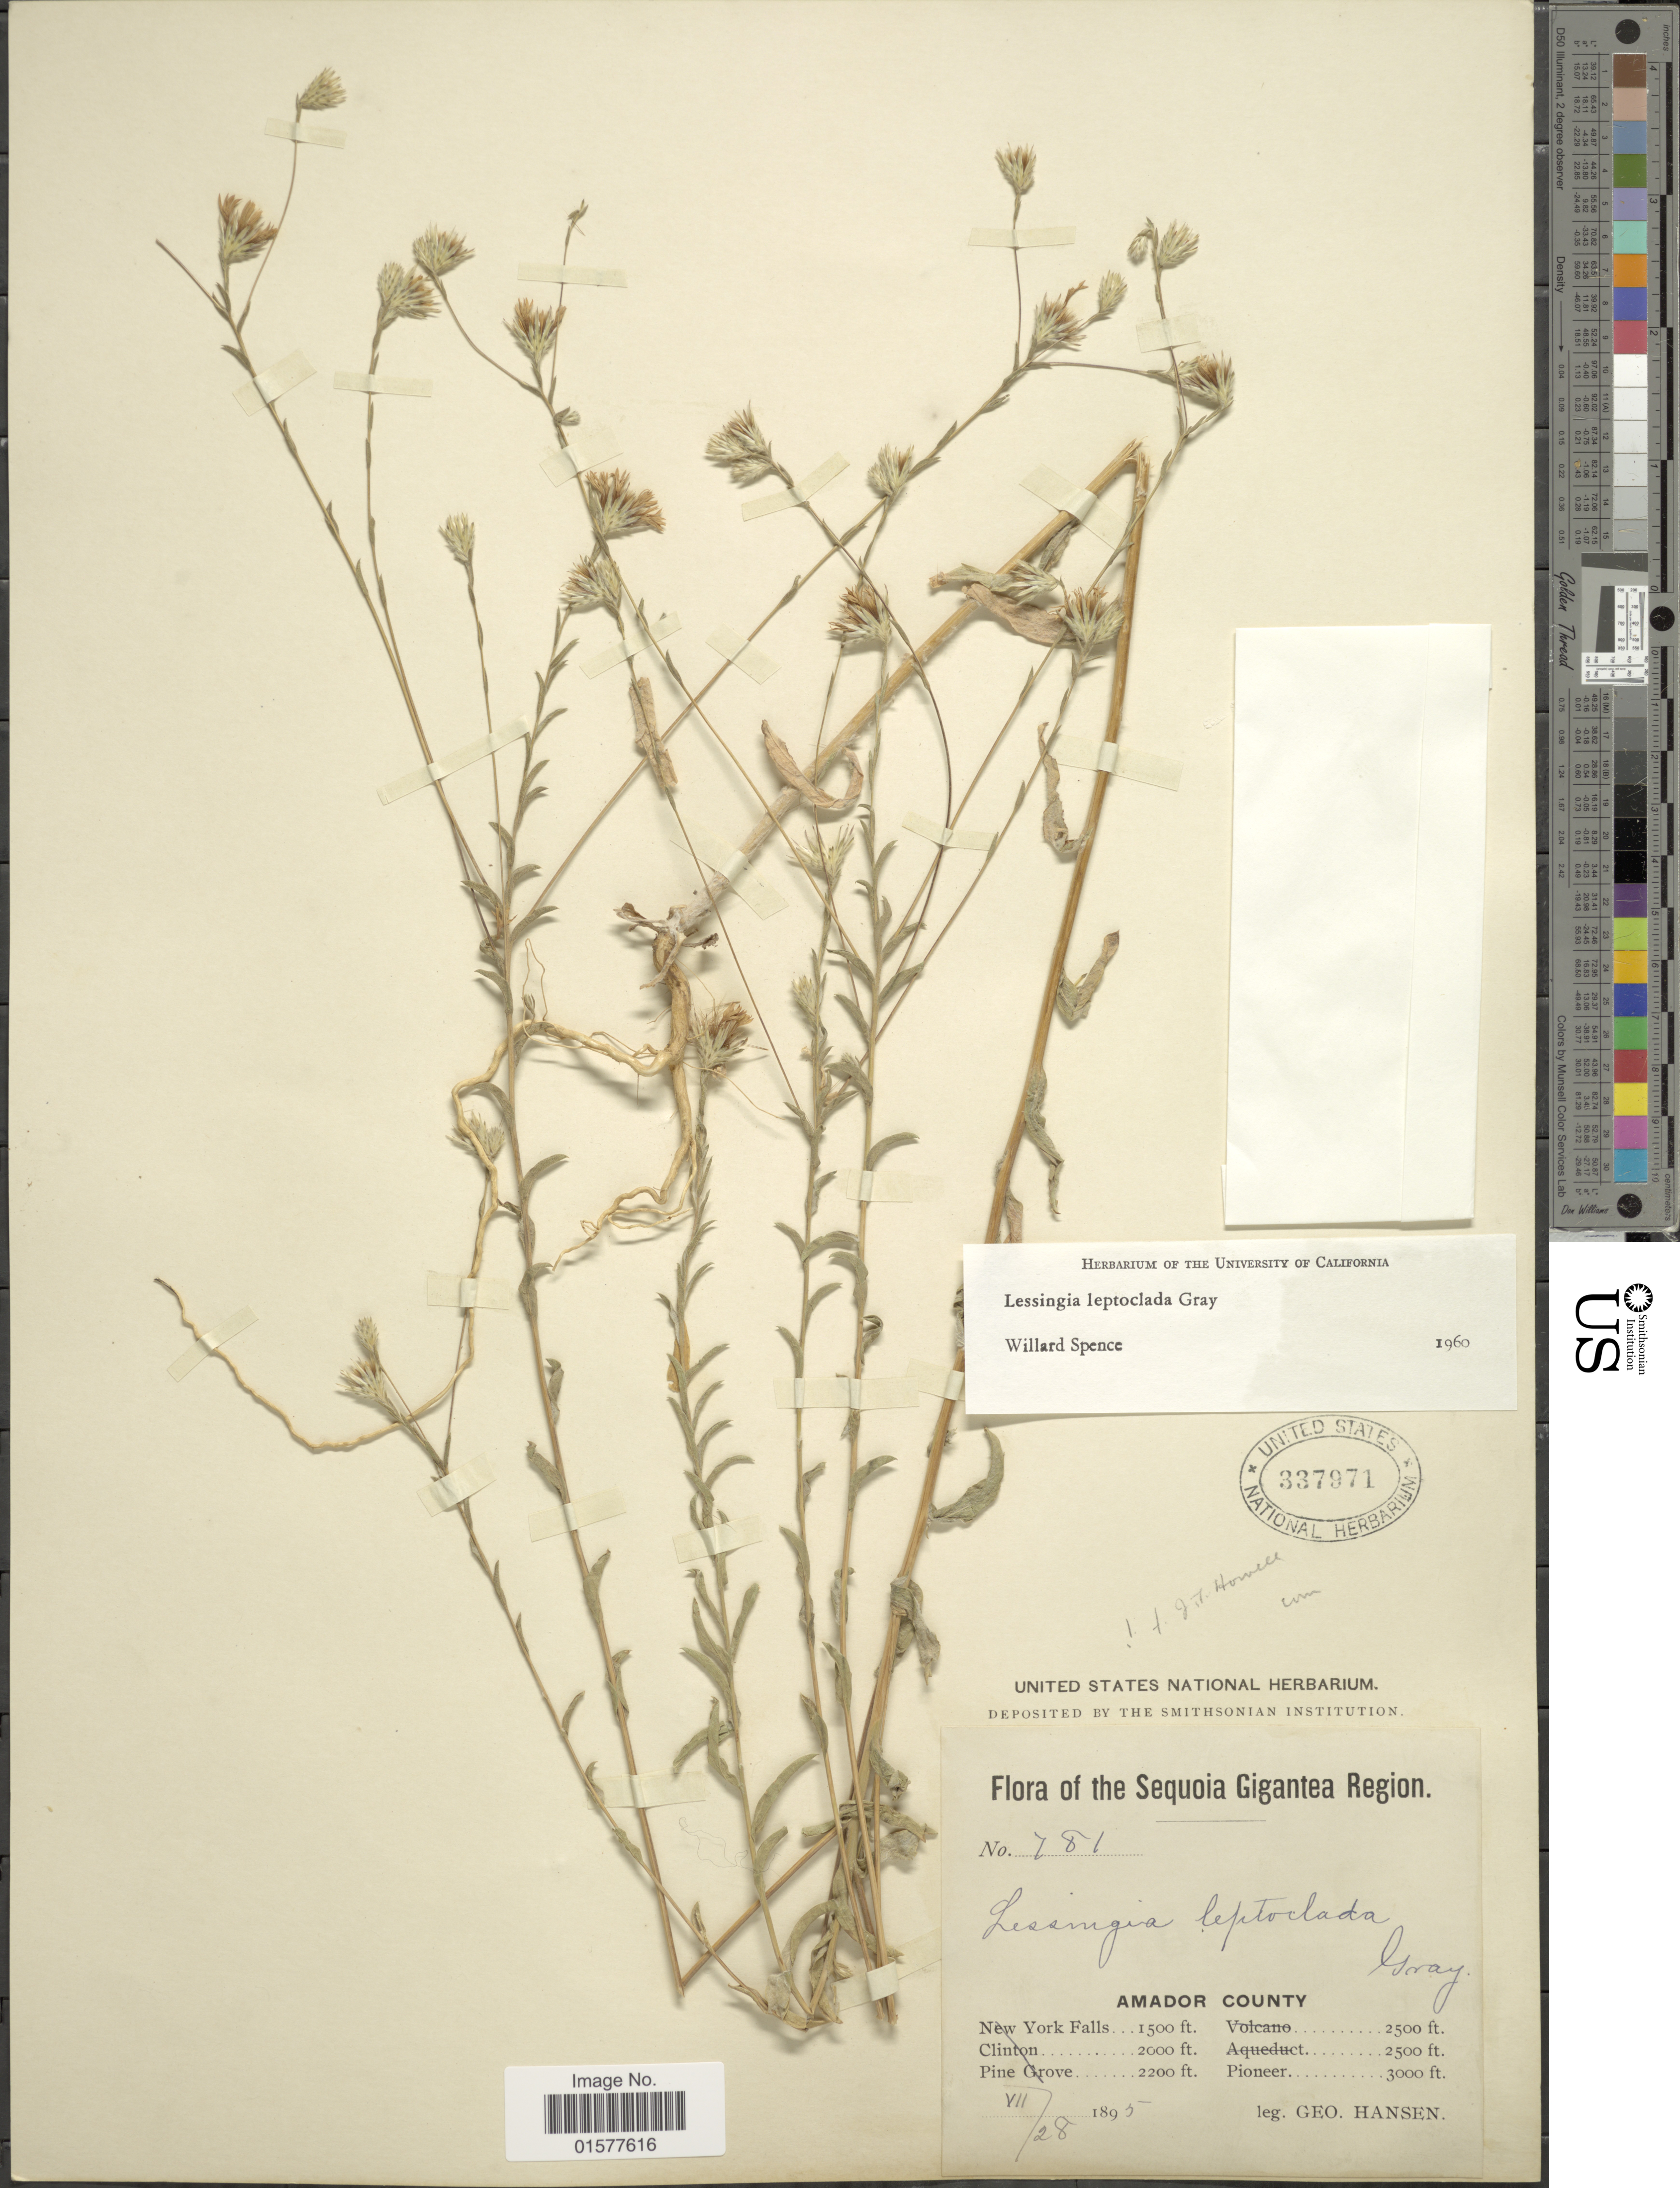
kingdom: Plantae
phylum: Tracheophyta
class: Magnoliopsida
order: Asterales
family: Asteraceae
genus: Lessingia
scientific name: Lessingia leptoclada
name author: A. Gray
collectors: G. Hansen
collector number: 781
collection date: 1895-07-28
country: United States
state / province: California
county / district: Amador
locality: The Sequaia Gigantea Region, Amador County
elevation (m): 457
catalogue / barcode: US 337971